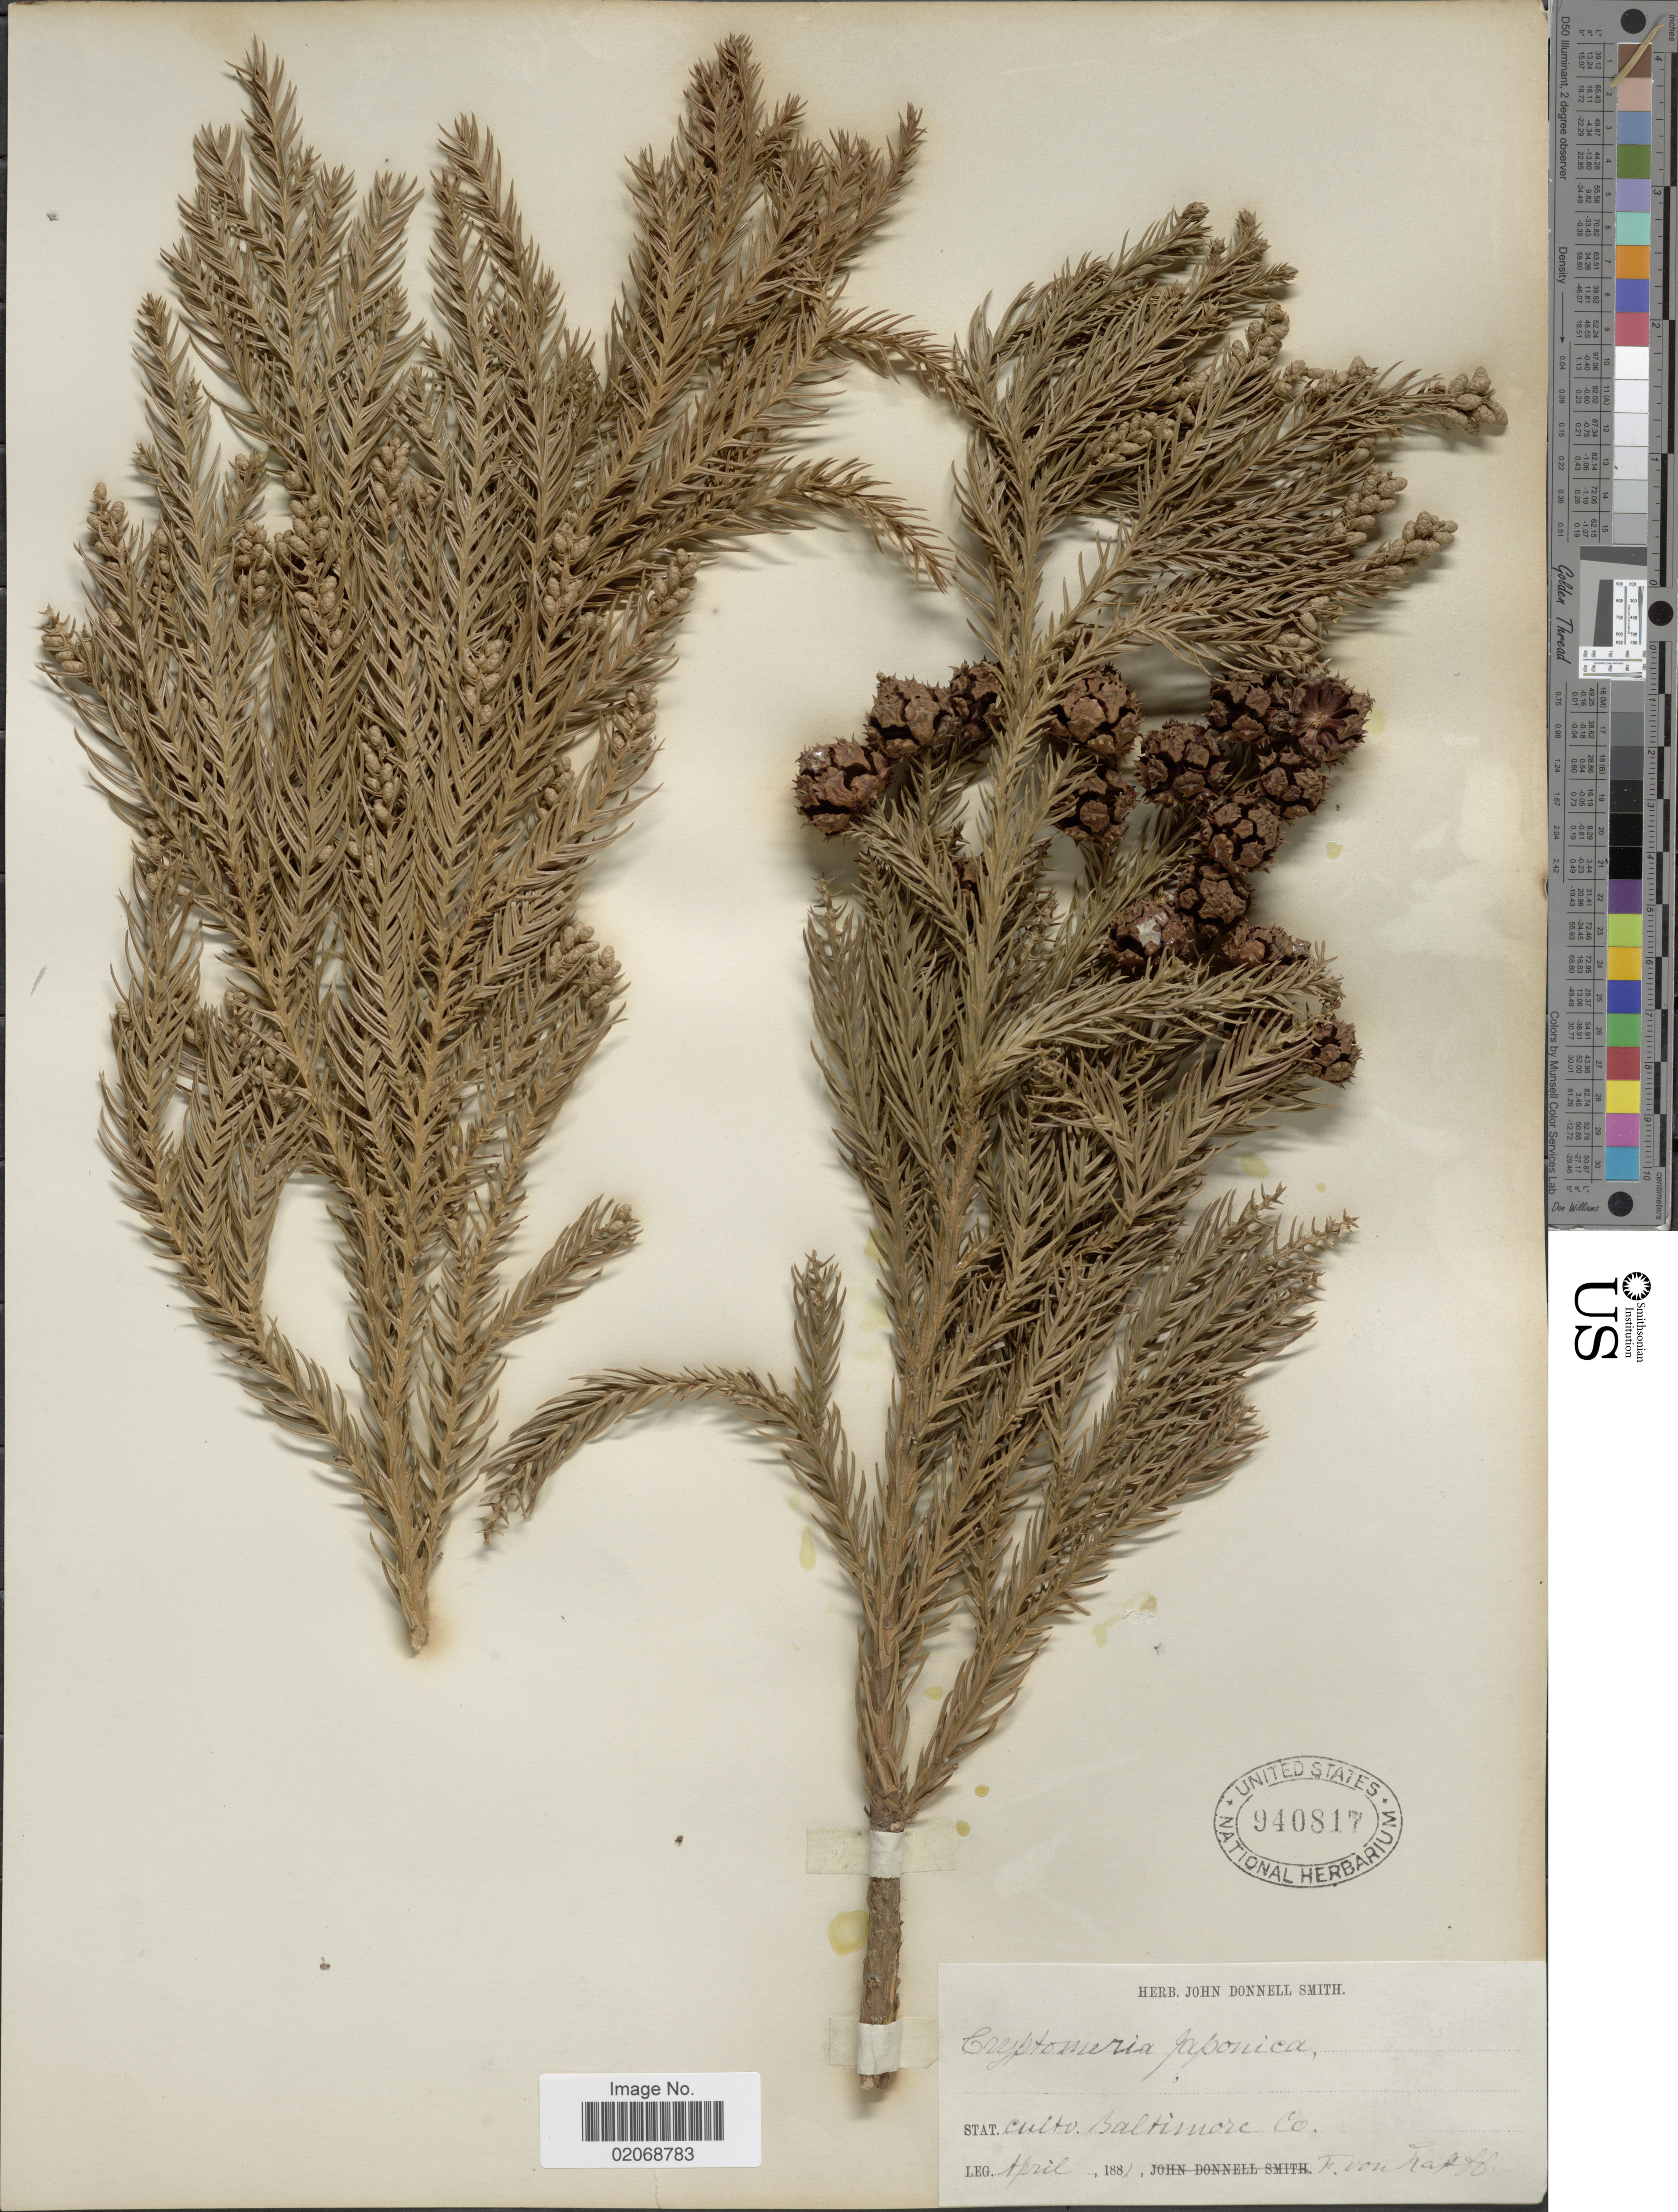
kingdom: Plantae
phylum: Tracheophyta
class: Pinopsida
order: Pinales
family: Cupressaceae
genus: Cryptomeria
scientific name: Cryptomeria japonica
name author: (Thunb. ex L. f.) D. Don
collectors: F. Kapff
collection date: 1881-04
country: United States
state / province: Maryland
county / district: Baltimore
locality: Culto, Baltimore Co.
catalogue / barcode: US 940817